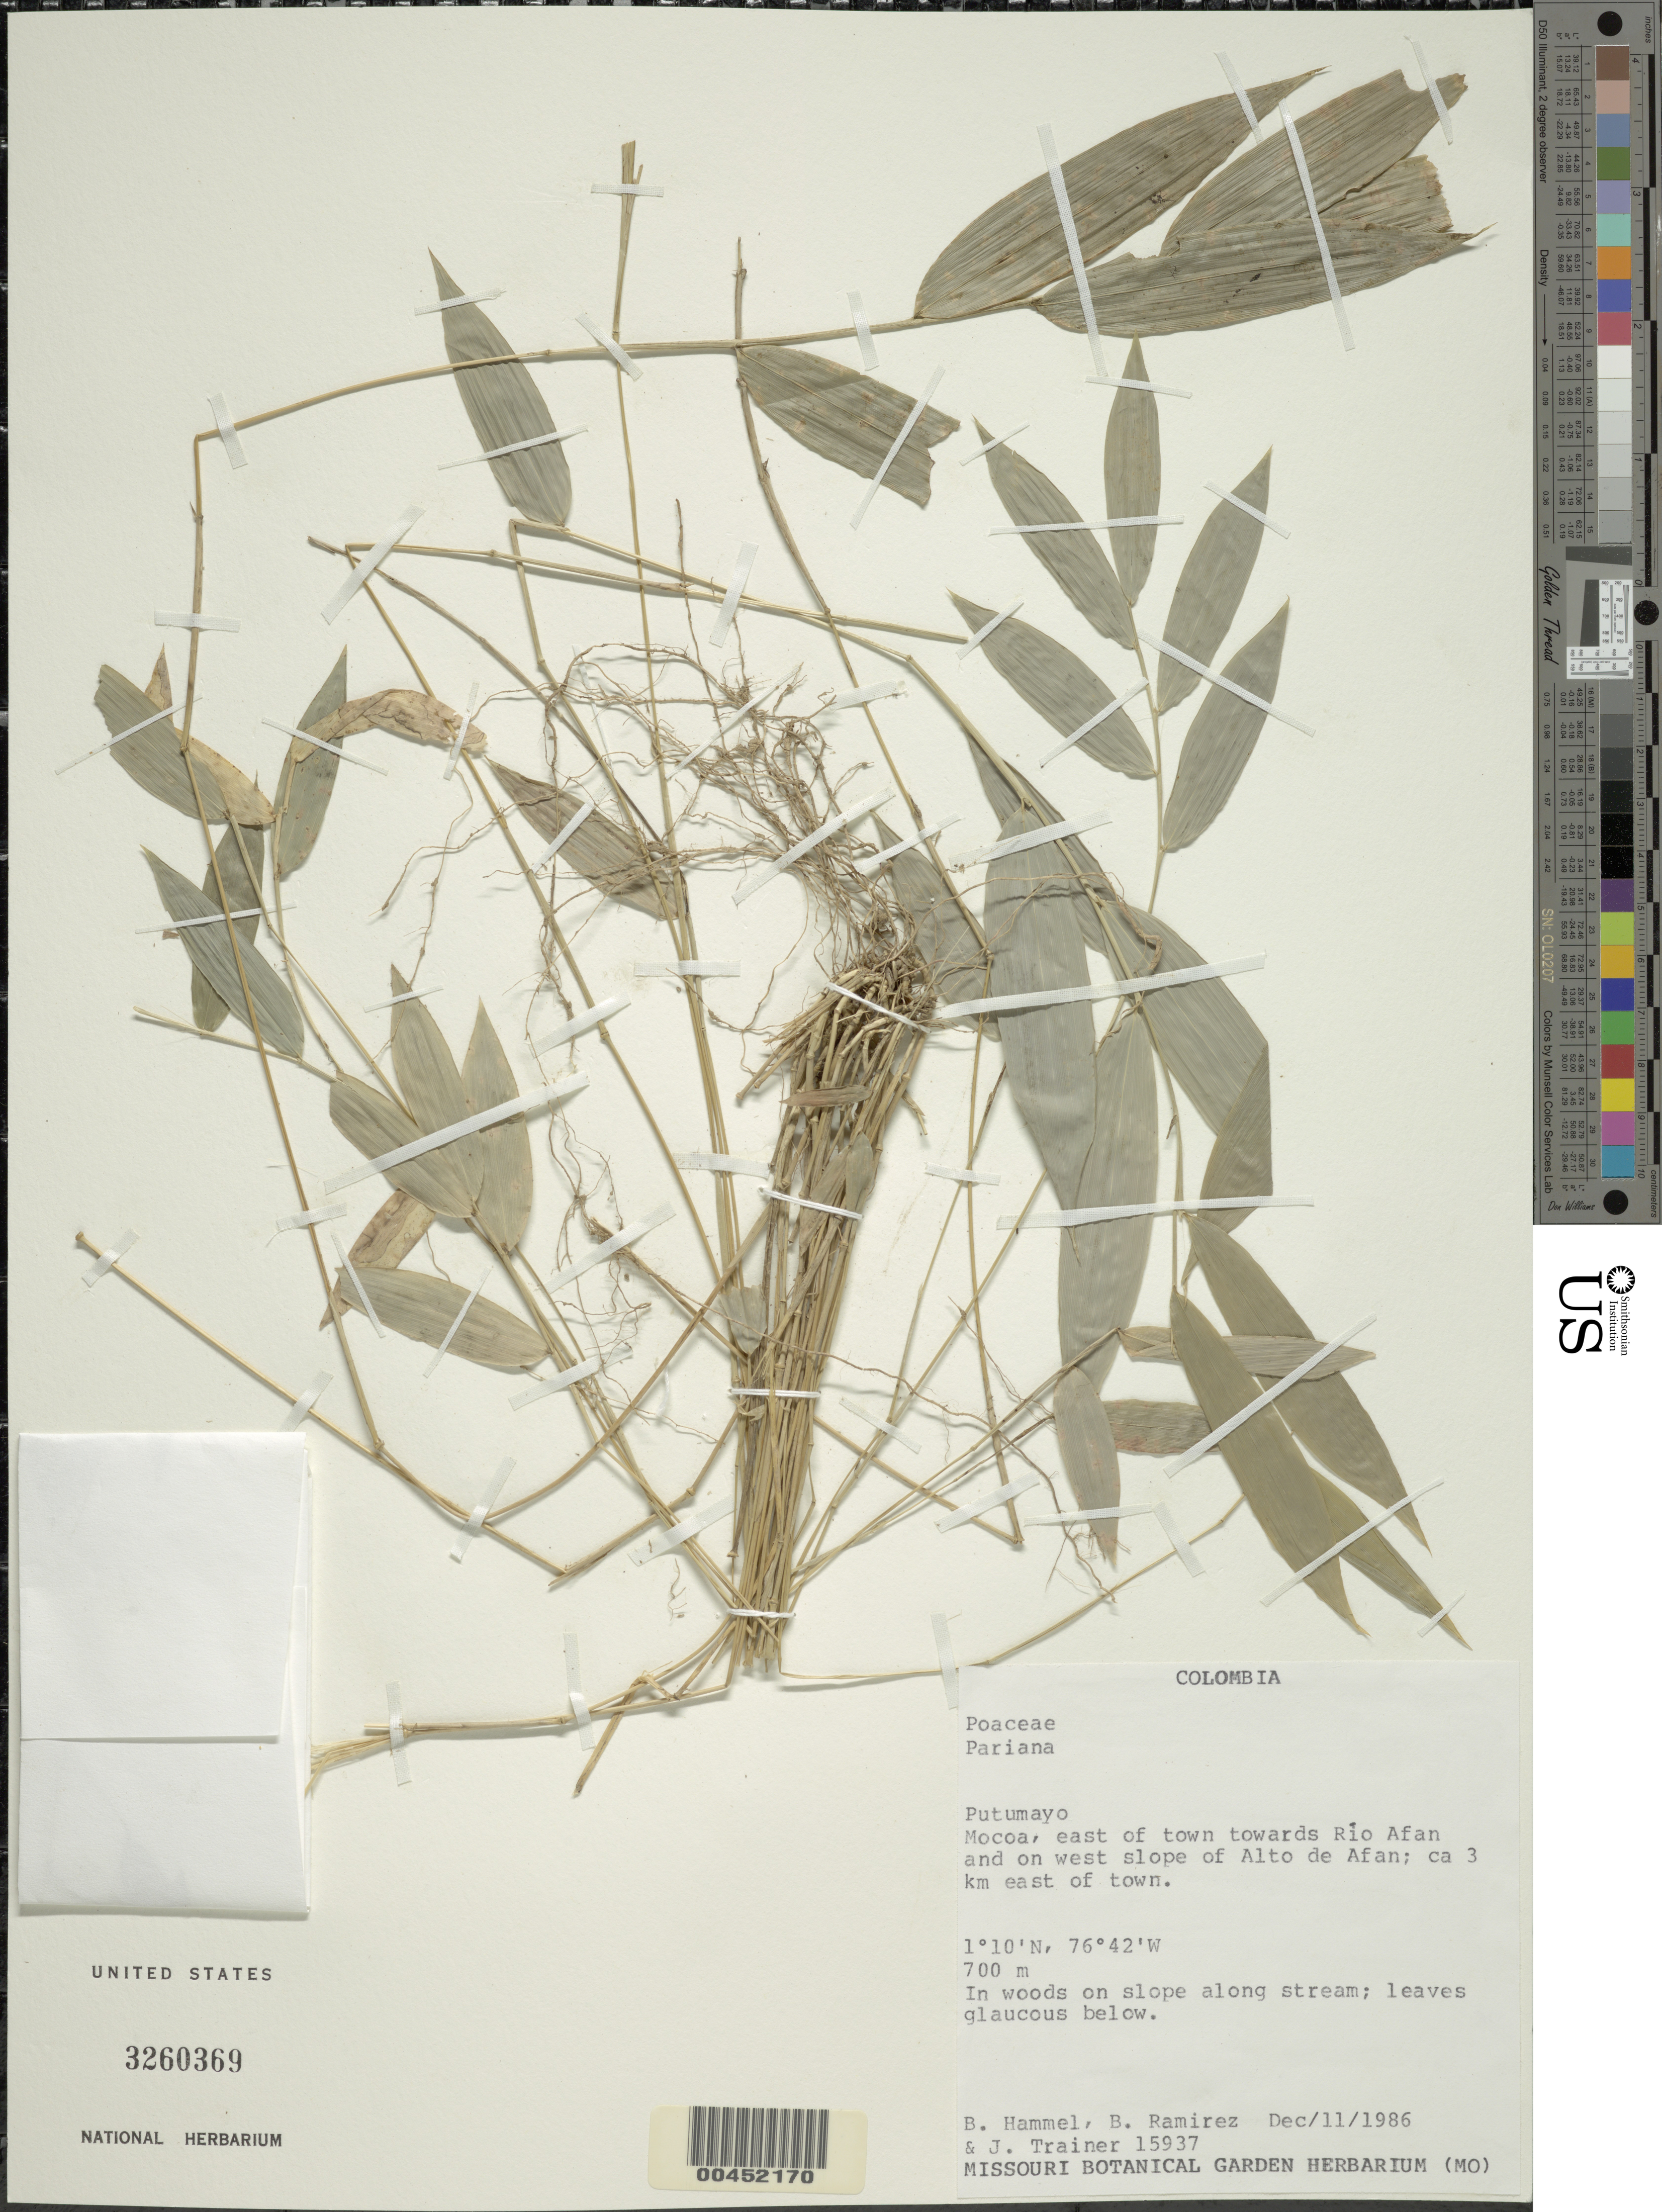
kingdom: Plantae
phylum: Tracheophyta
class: Liliopsida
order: Poales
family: Poaceae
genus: Pariana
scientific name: Pariana sp.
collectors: B. Hammel, B. Ramírez & J. Trainer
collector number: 15937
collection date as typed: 11 Dec 1986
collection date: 1986-12-11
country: Colombia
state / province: Putumayo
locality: Mocoa, E of town towards Rio Afan and on W slope of Alto de Afan, ca. 3 km E of town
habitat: In woods on slope along stream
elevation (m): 700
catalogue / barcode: US 3260369